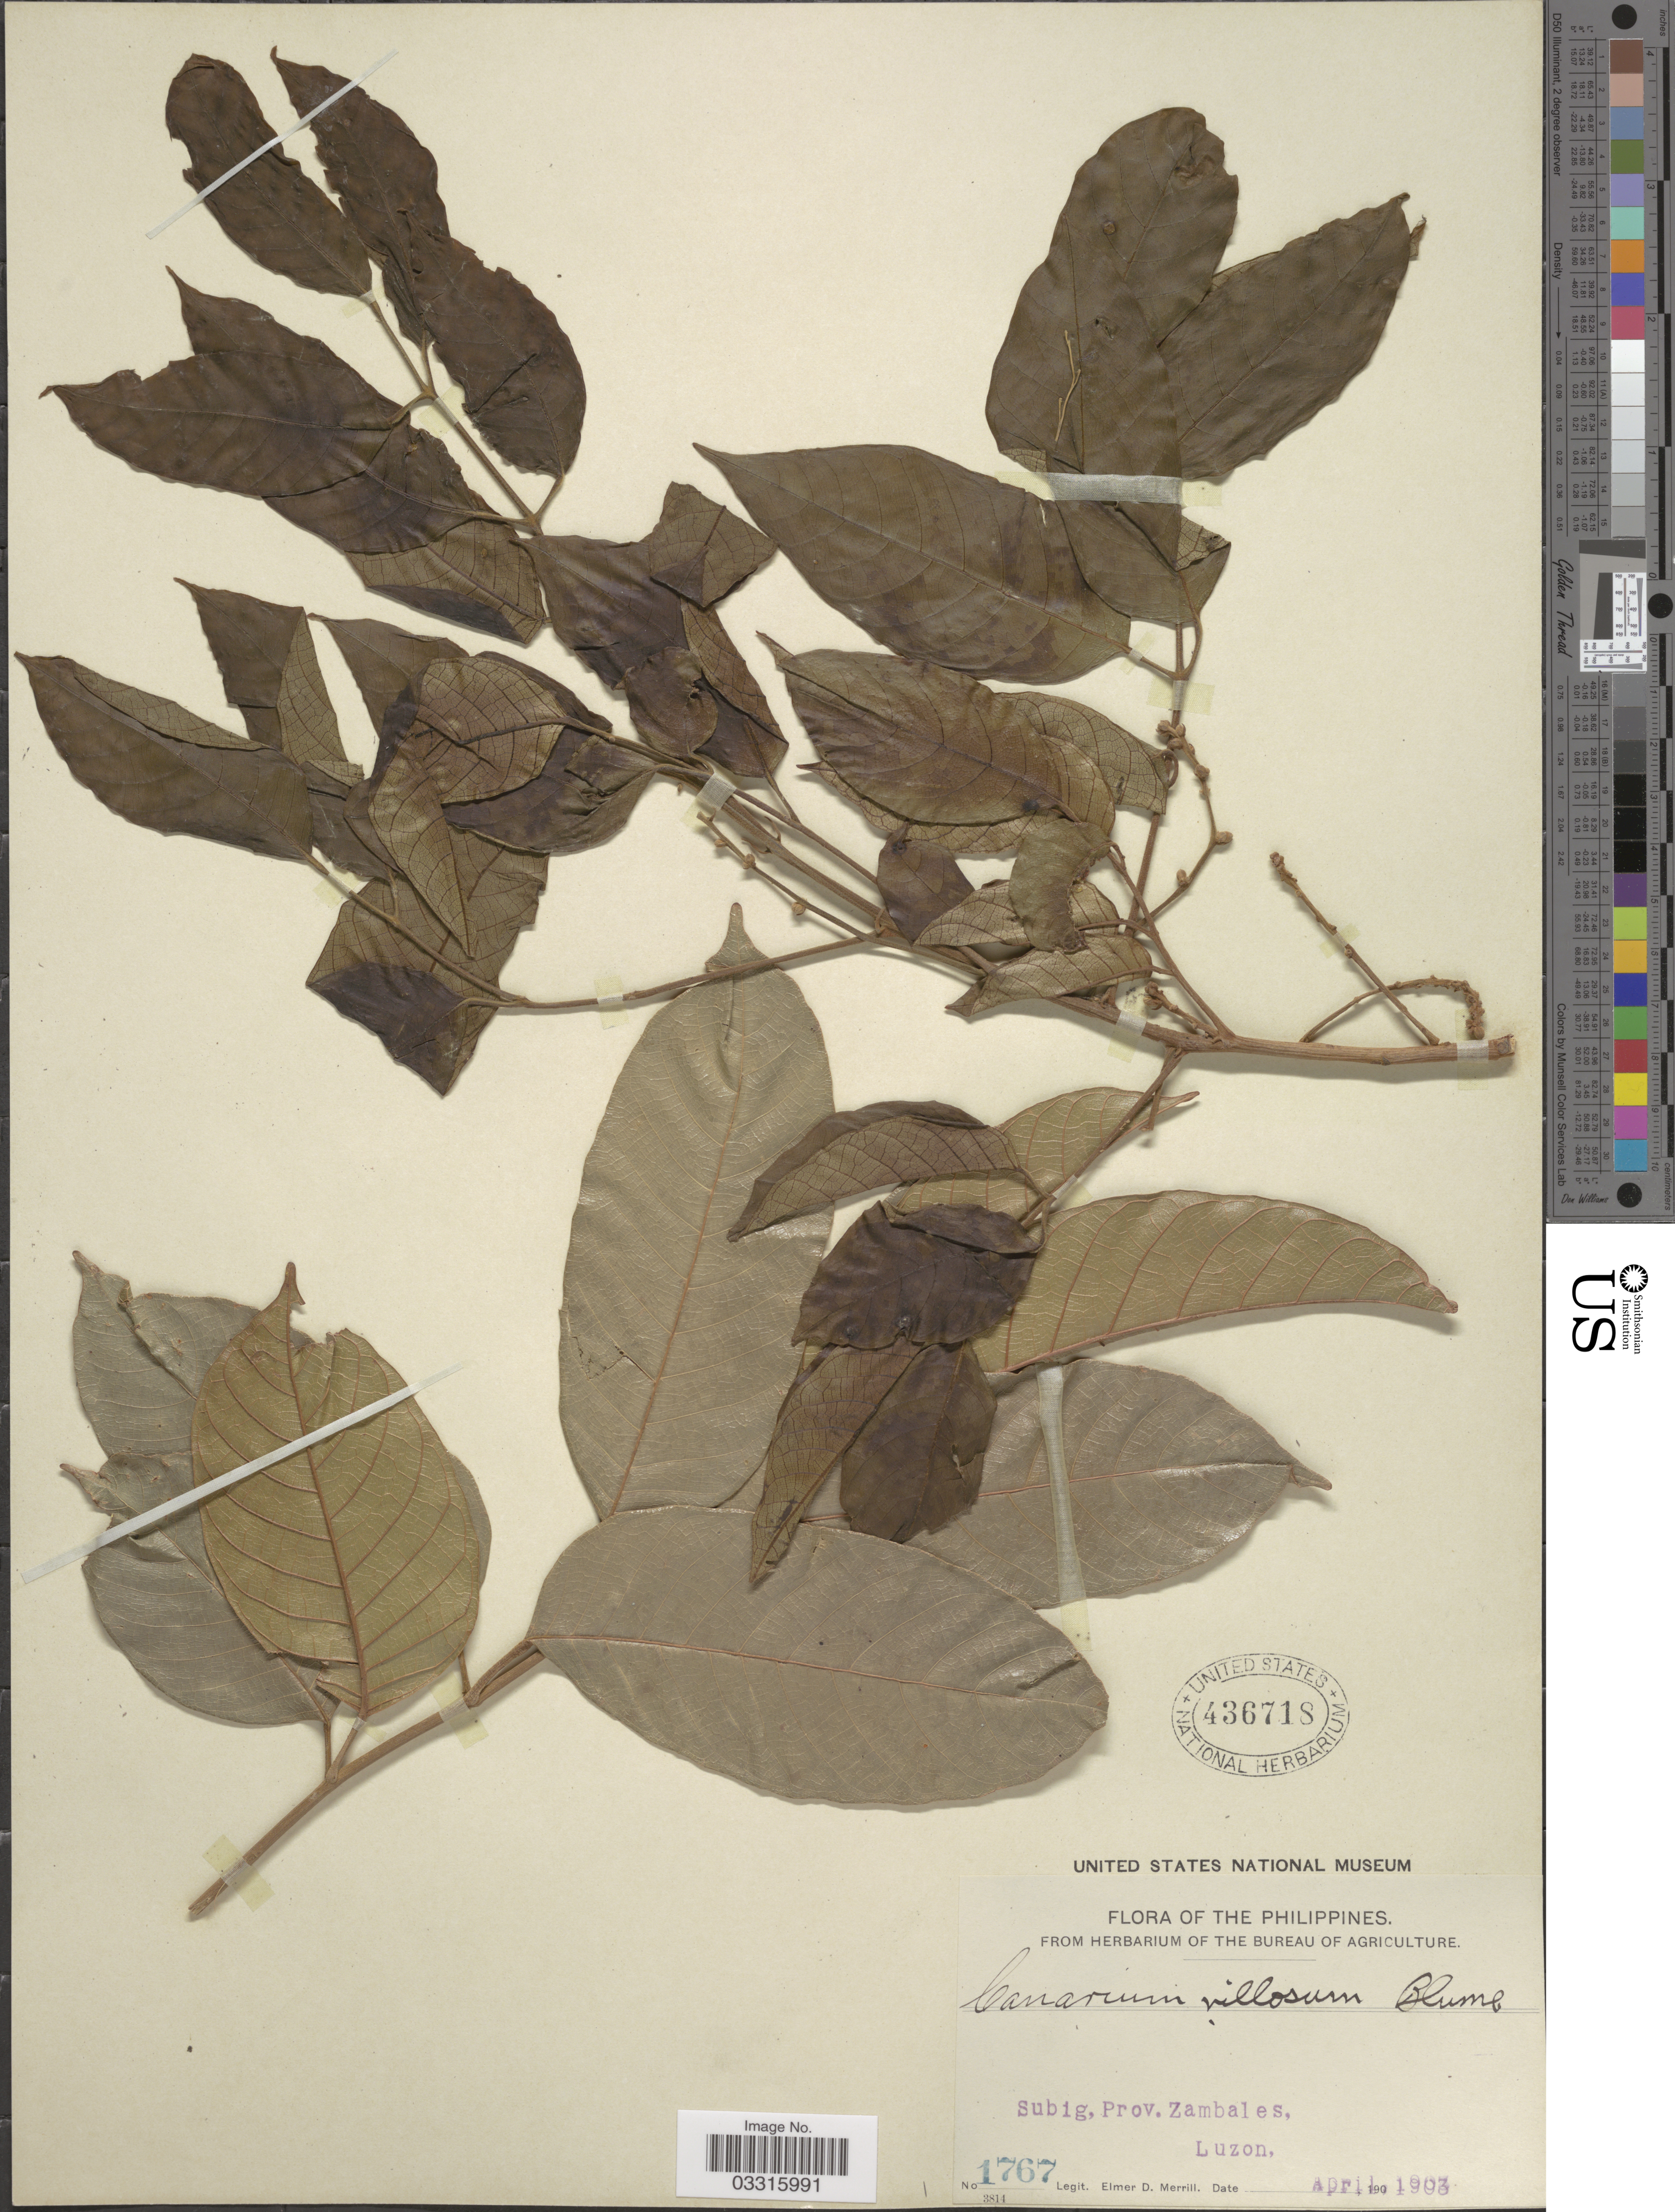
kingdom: Plantae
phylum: Tracheophyta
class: Magnoliopsida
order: Sapindales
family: Burseraceae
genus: Canarium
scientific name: Canarium asperum subsp. asperum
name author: Benth.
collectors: E. D. Merrill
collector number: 1767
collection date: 1903-04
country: Philippines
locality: Subig, Prov. Zambales, Luzon.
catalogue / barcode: US 436718